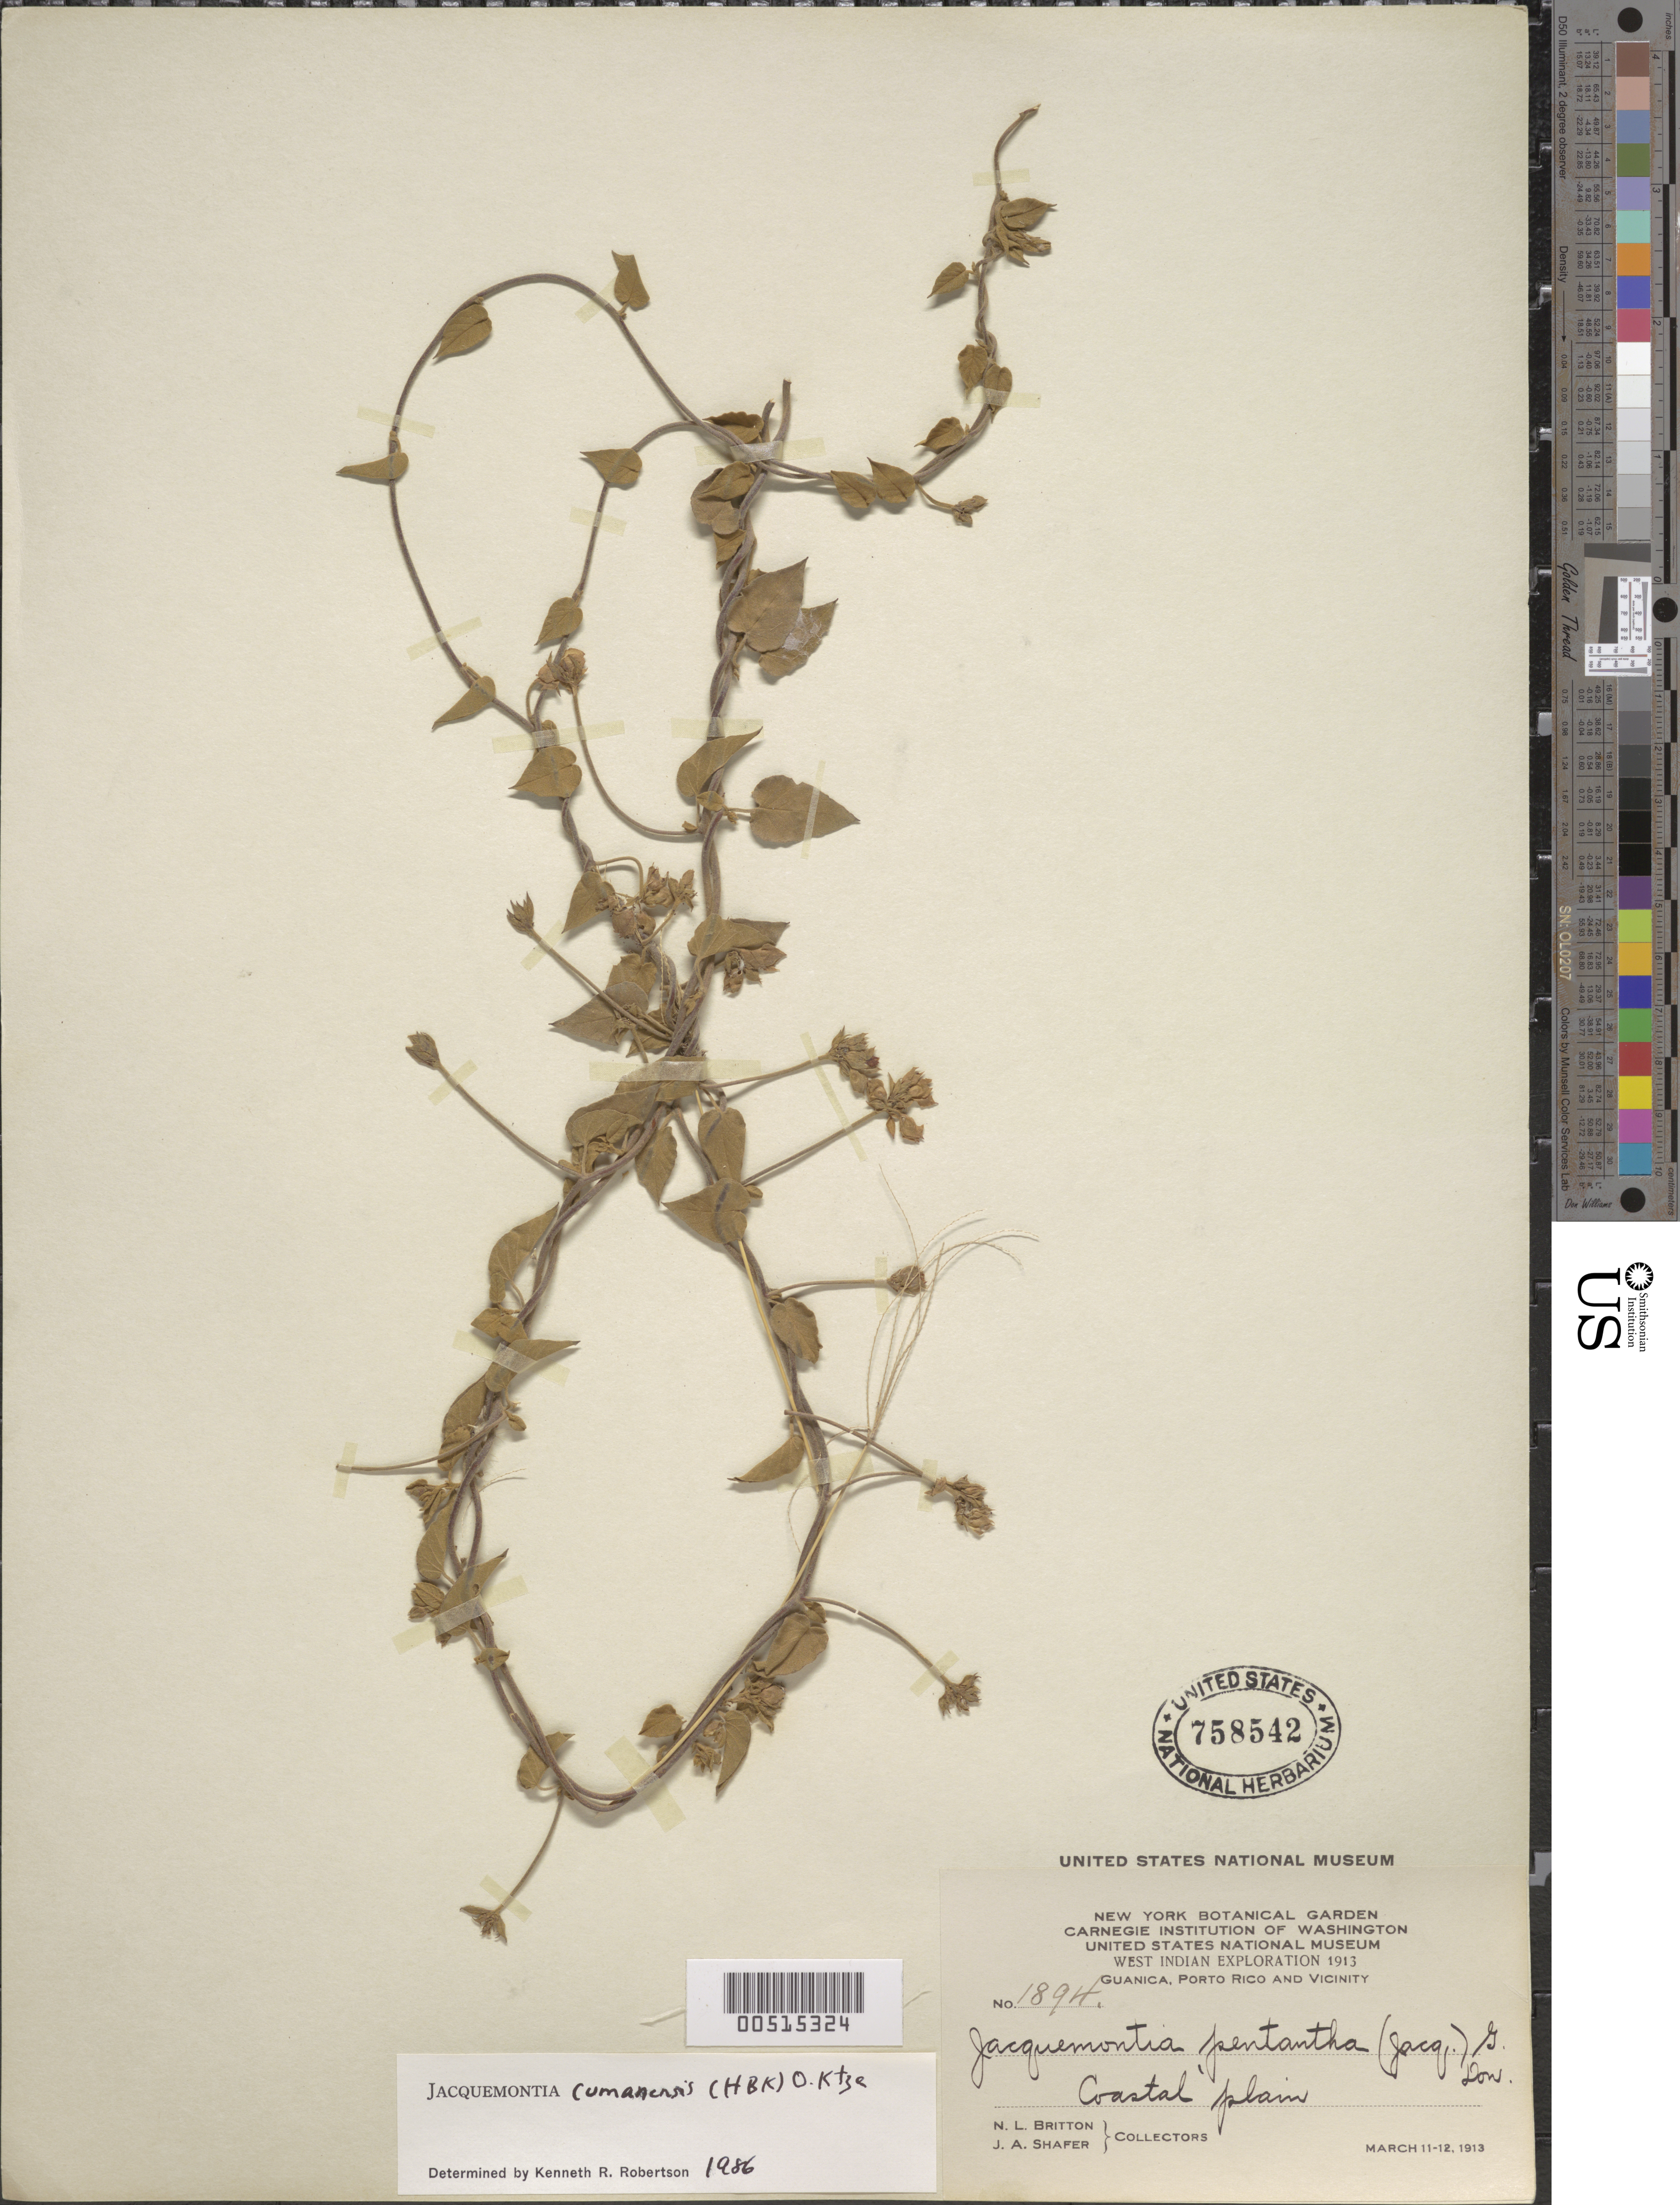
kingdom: Plantae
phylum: Tracheophyta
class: Magnoliopsida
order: Solanales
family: Convolvulaceae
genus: Jacquemontia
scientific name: Jacquemontia cumanensis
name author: (Kuntze) Kuntze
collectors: N. Britton & J. A. Shafer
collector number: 1894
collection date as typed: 11 Mar 1913 to 12 Mar 1913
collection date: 1913-03-11/1913-03-12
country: Puerto Rico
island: Greater Antilles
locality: Guanica. Coastal plain.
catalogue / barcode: US 758542